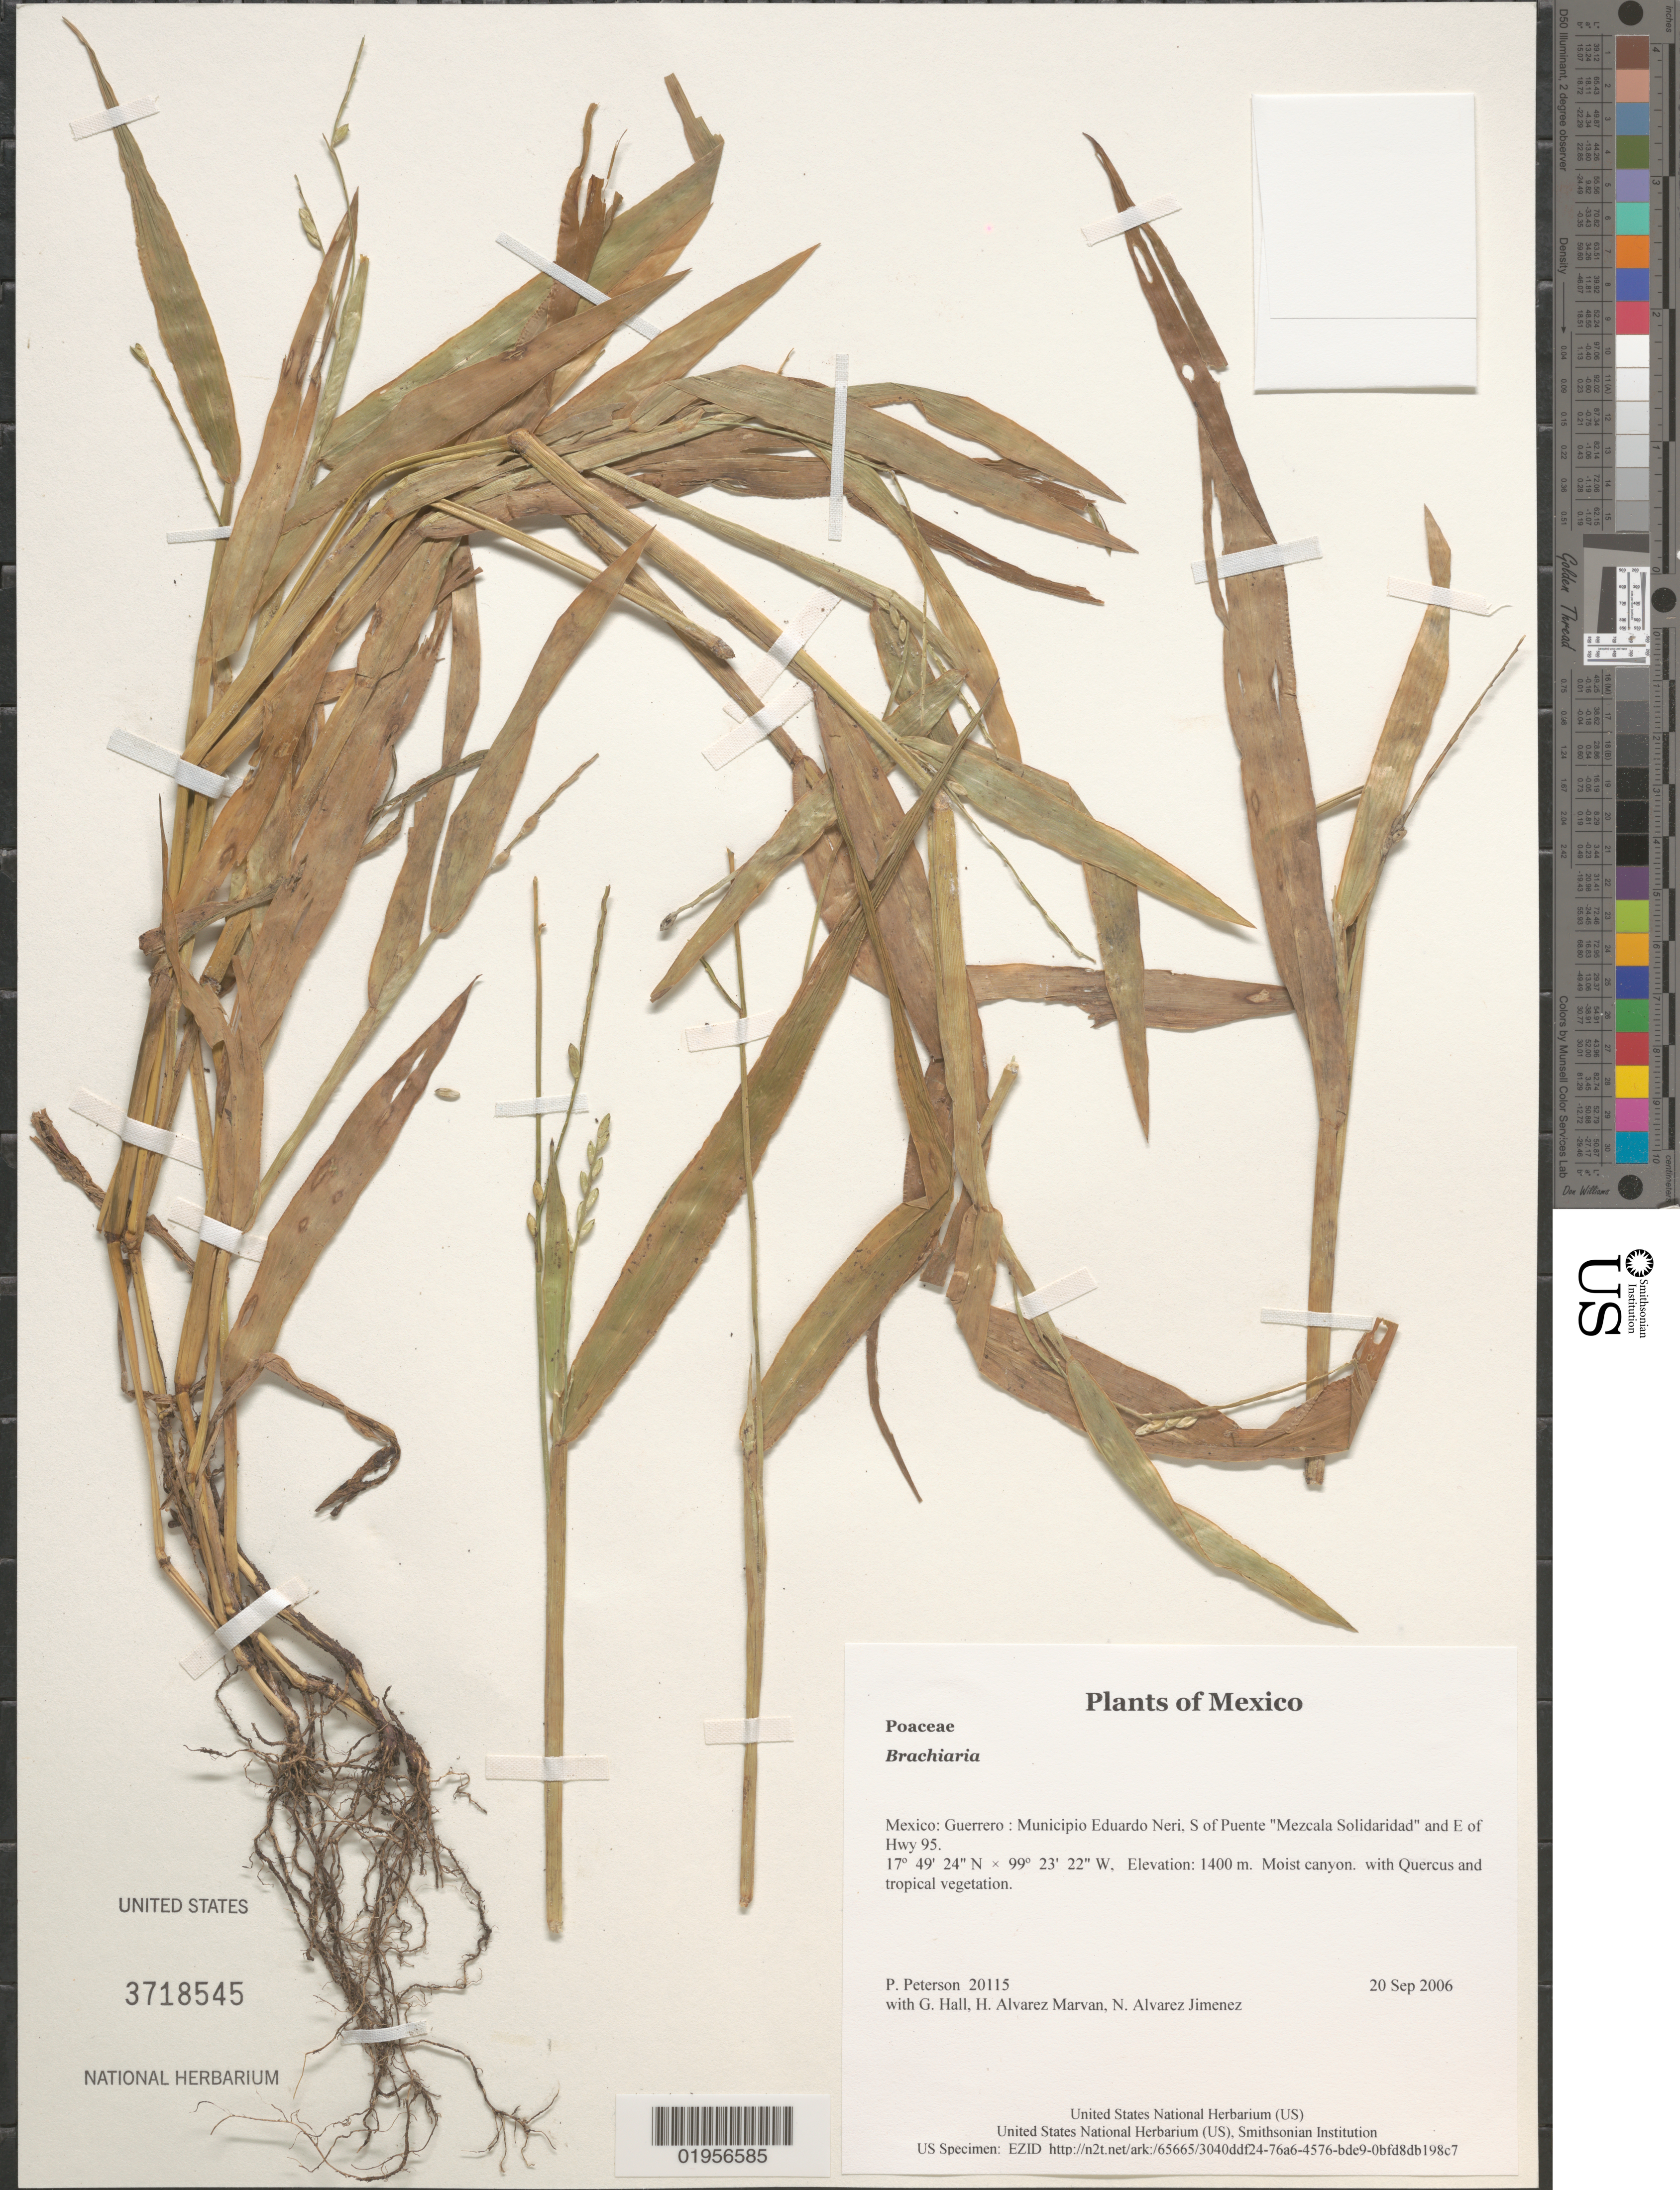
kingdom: Plantae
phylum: Tracheophyta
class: Liliopsida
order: Poales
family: Poaceae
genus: Brachiaria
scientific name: Brachiaria sp.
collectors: P. M. Peterson, G. Hall, H. Alvarez Marvan & N. Alvarez Jimenez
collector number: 20115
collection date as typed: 20 Sep 2006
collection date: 2006-09-20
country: Mexico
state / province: Guerrero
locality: Municipio Eduardo Neri, S of Puente "Mezcala Solidaridad" and E of Hwy 95.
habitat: Moist canyon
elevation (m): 1400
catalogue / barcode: US 3718545